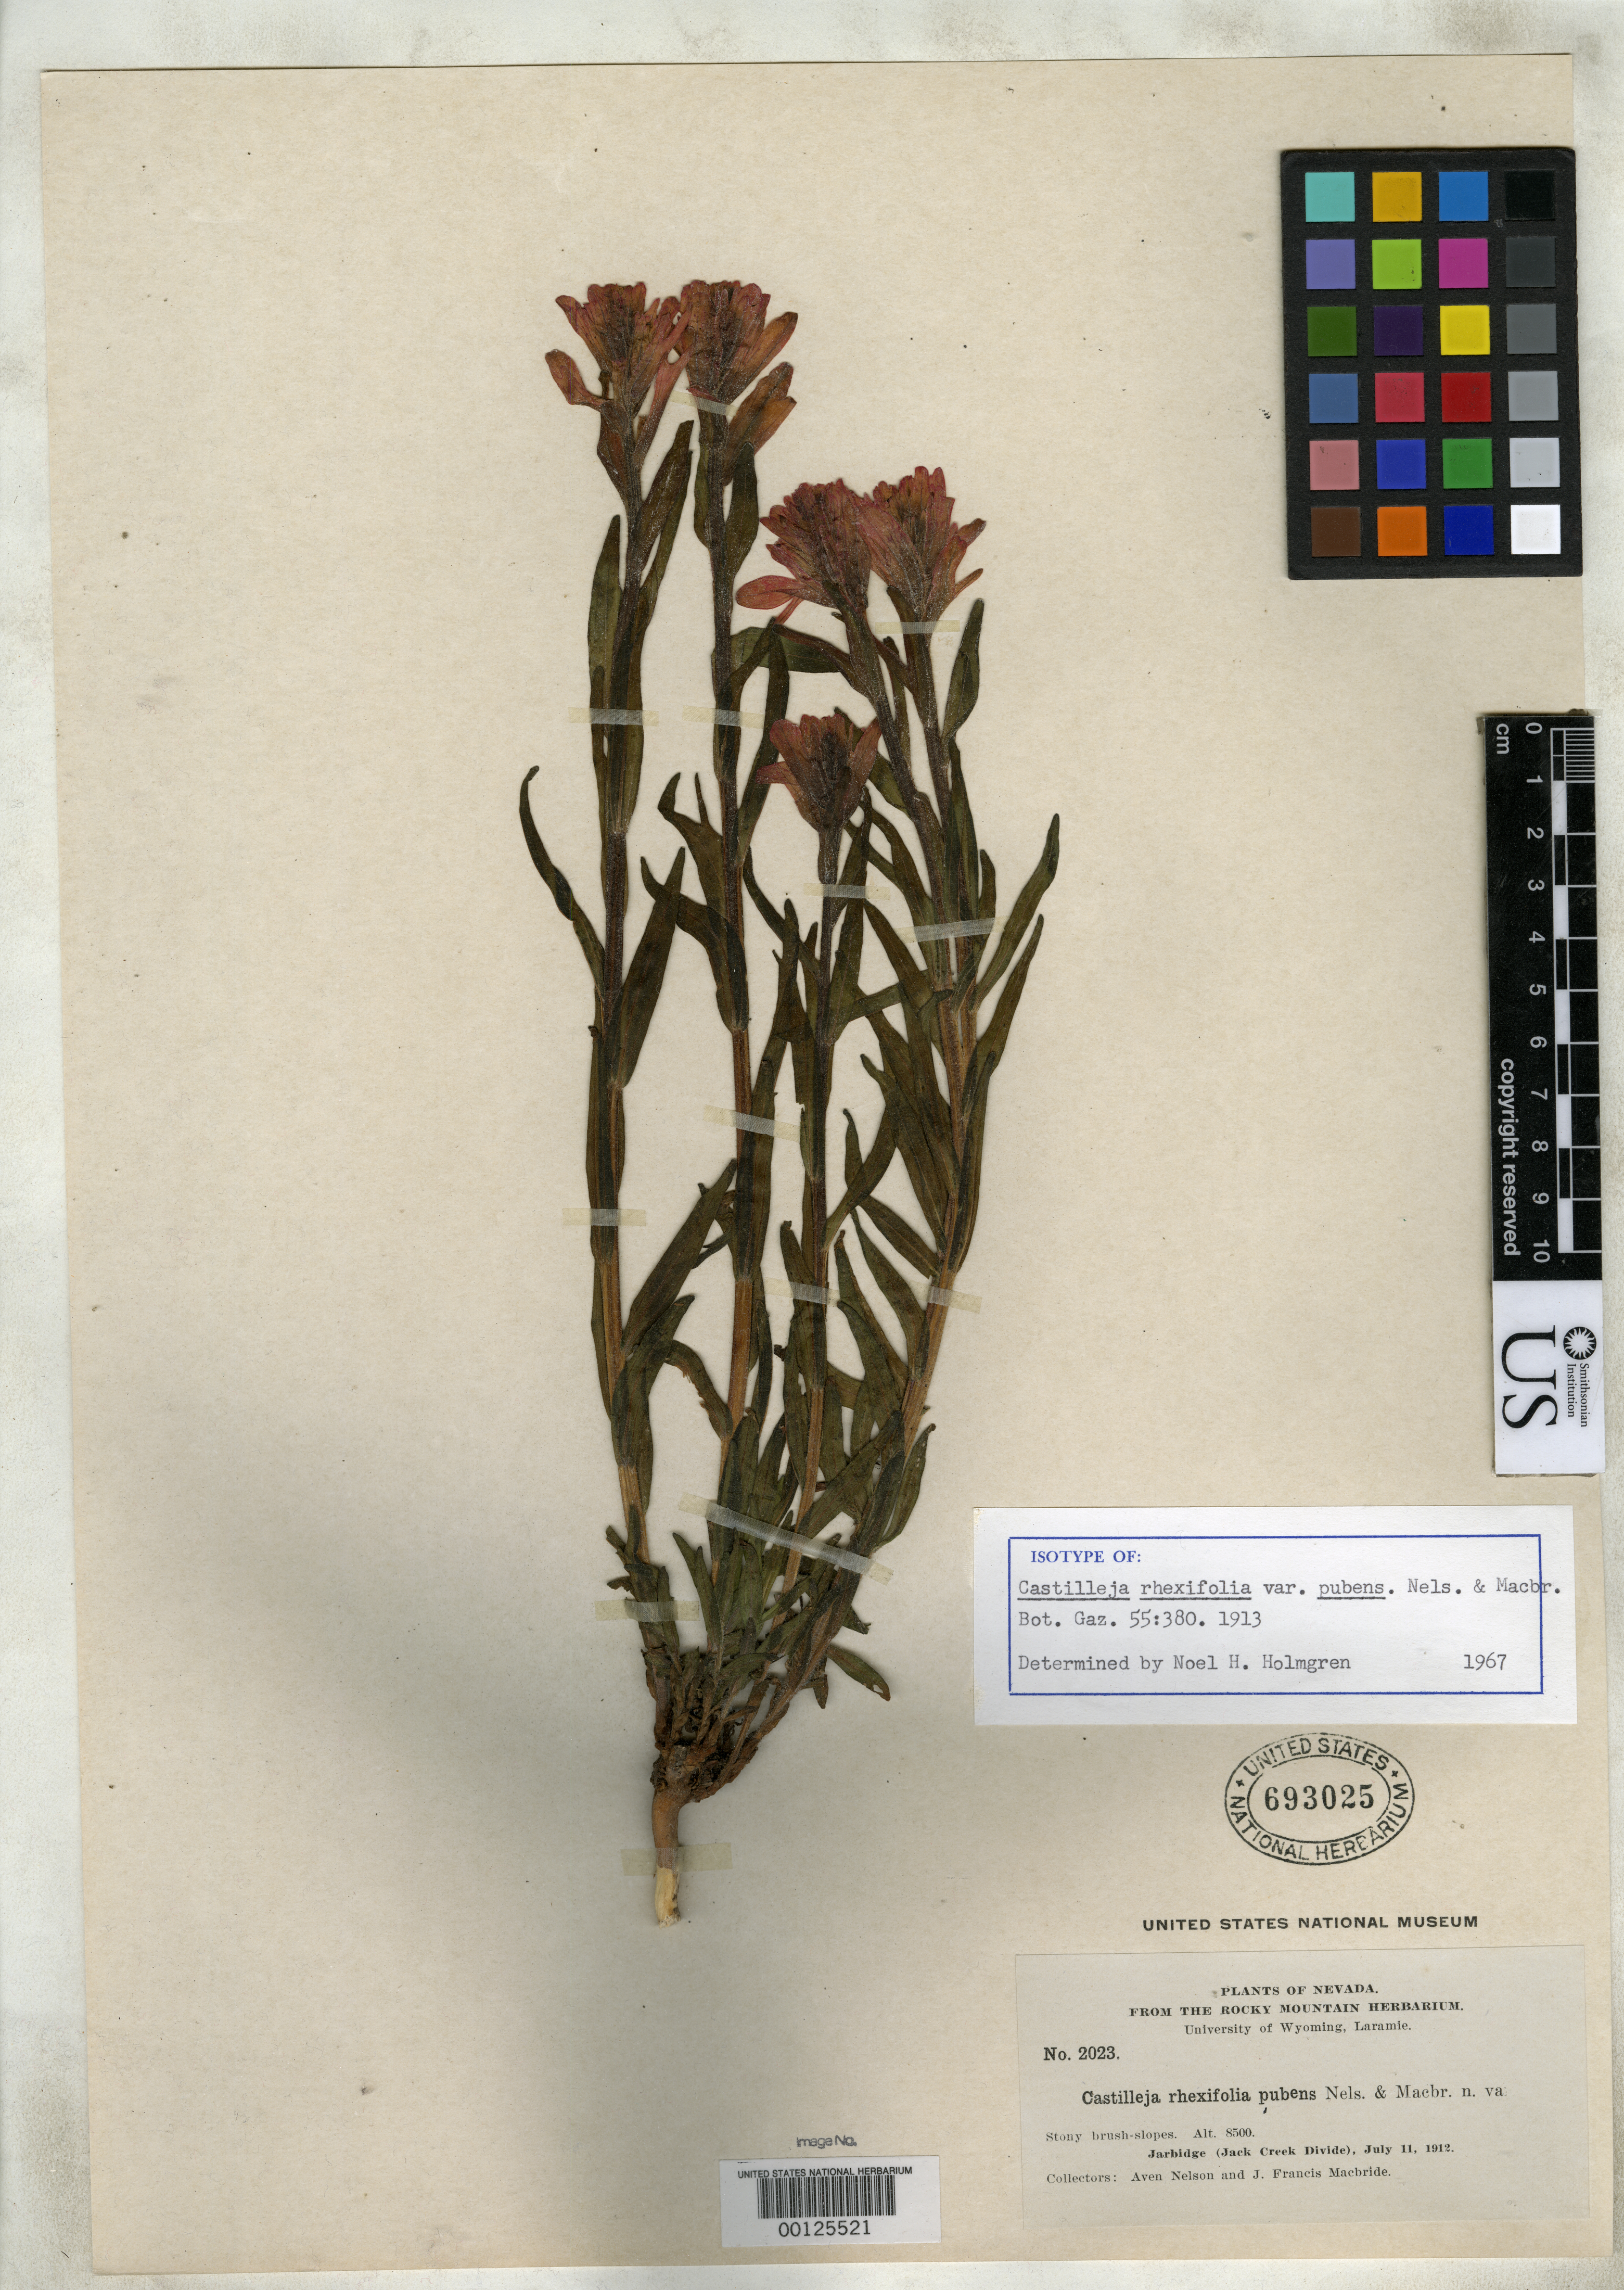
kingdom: Plantae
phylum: Tracheophyta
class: Magnoliopsida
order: Lamiales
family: Orobanchaceae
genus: Castilleja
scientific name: Castilleja rhexiifolia var. pubens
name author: A. Nelson & J.F. Macbr.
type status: Isotype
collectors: A. Nelson & J. F. Macbride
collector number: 2023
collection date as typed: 11 Jul 1912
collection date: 1912-07-11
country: United States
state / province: Nevada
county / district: Elko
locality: Jarbridge.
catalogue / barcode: US 693025